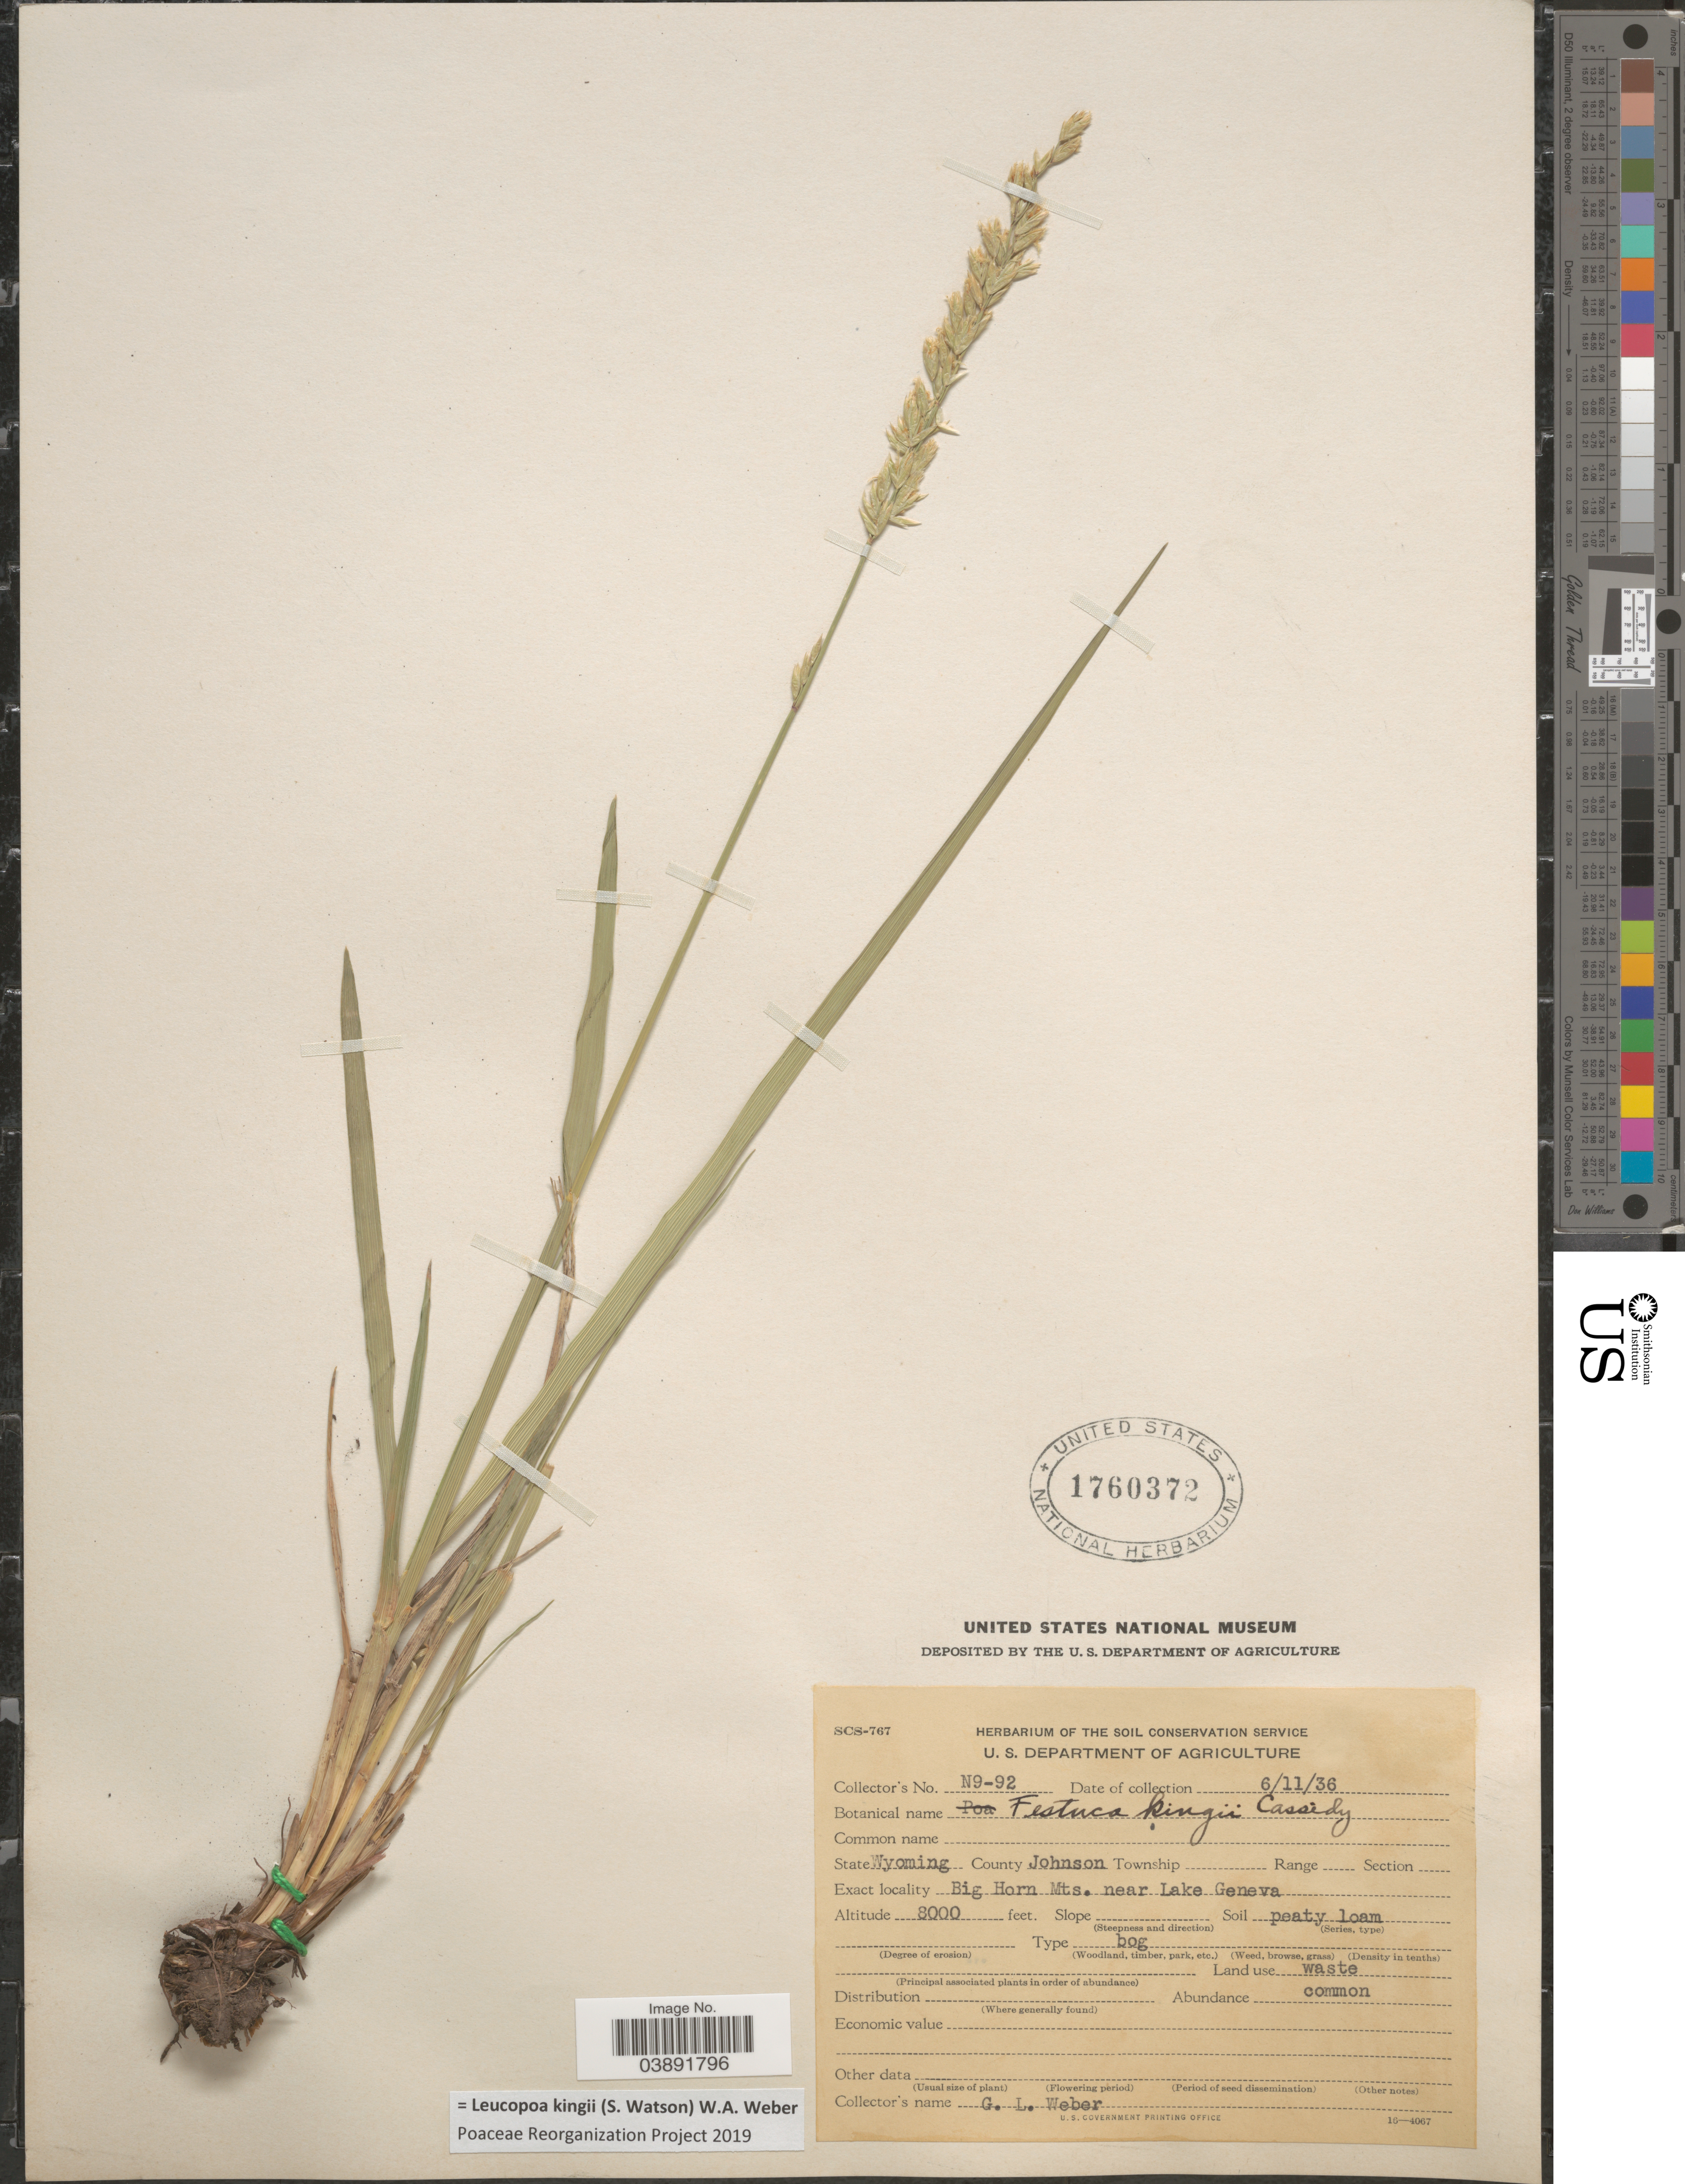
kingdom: Plantae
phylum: Tracheophyta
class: Liliopsida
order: Poales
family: Poaceae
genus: Hesperochloa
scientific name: Hesperochloa kingii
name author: (S. Watson) Rydb.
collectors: G. Weber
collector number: N9-92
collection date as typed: Transcribed d/m/y: 11/6/36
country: United States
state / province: Wyoming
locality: County Johnson. Big Horn Mts. near Lake Geneva.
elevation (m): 2438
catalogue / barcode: US 1760372